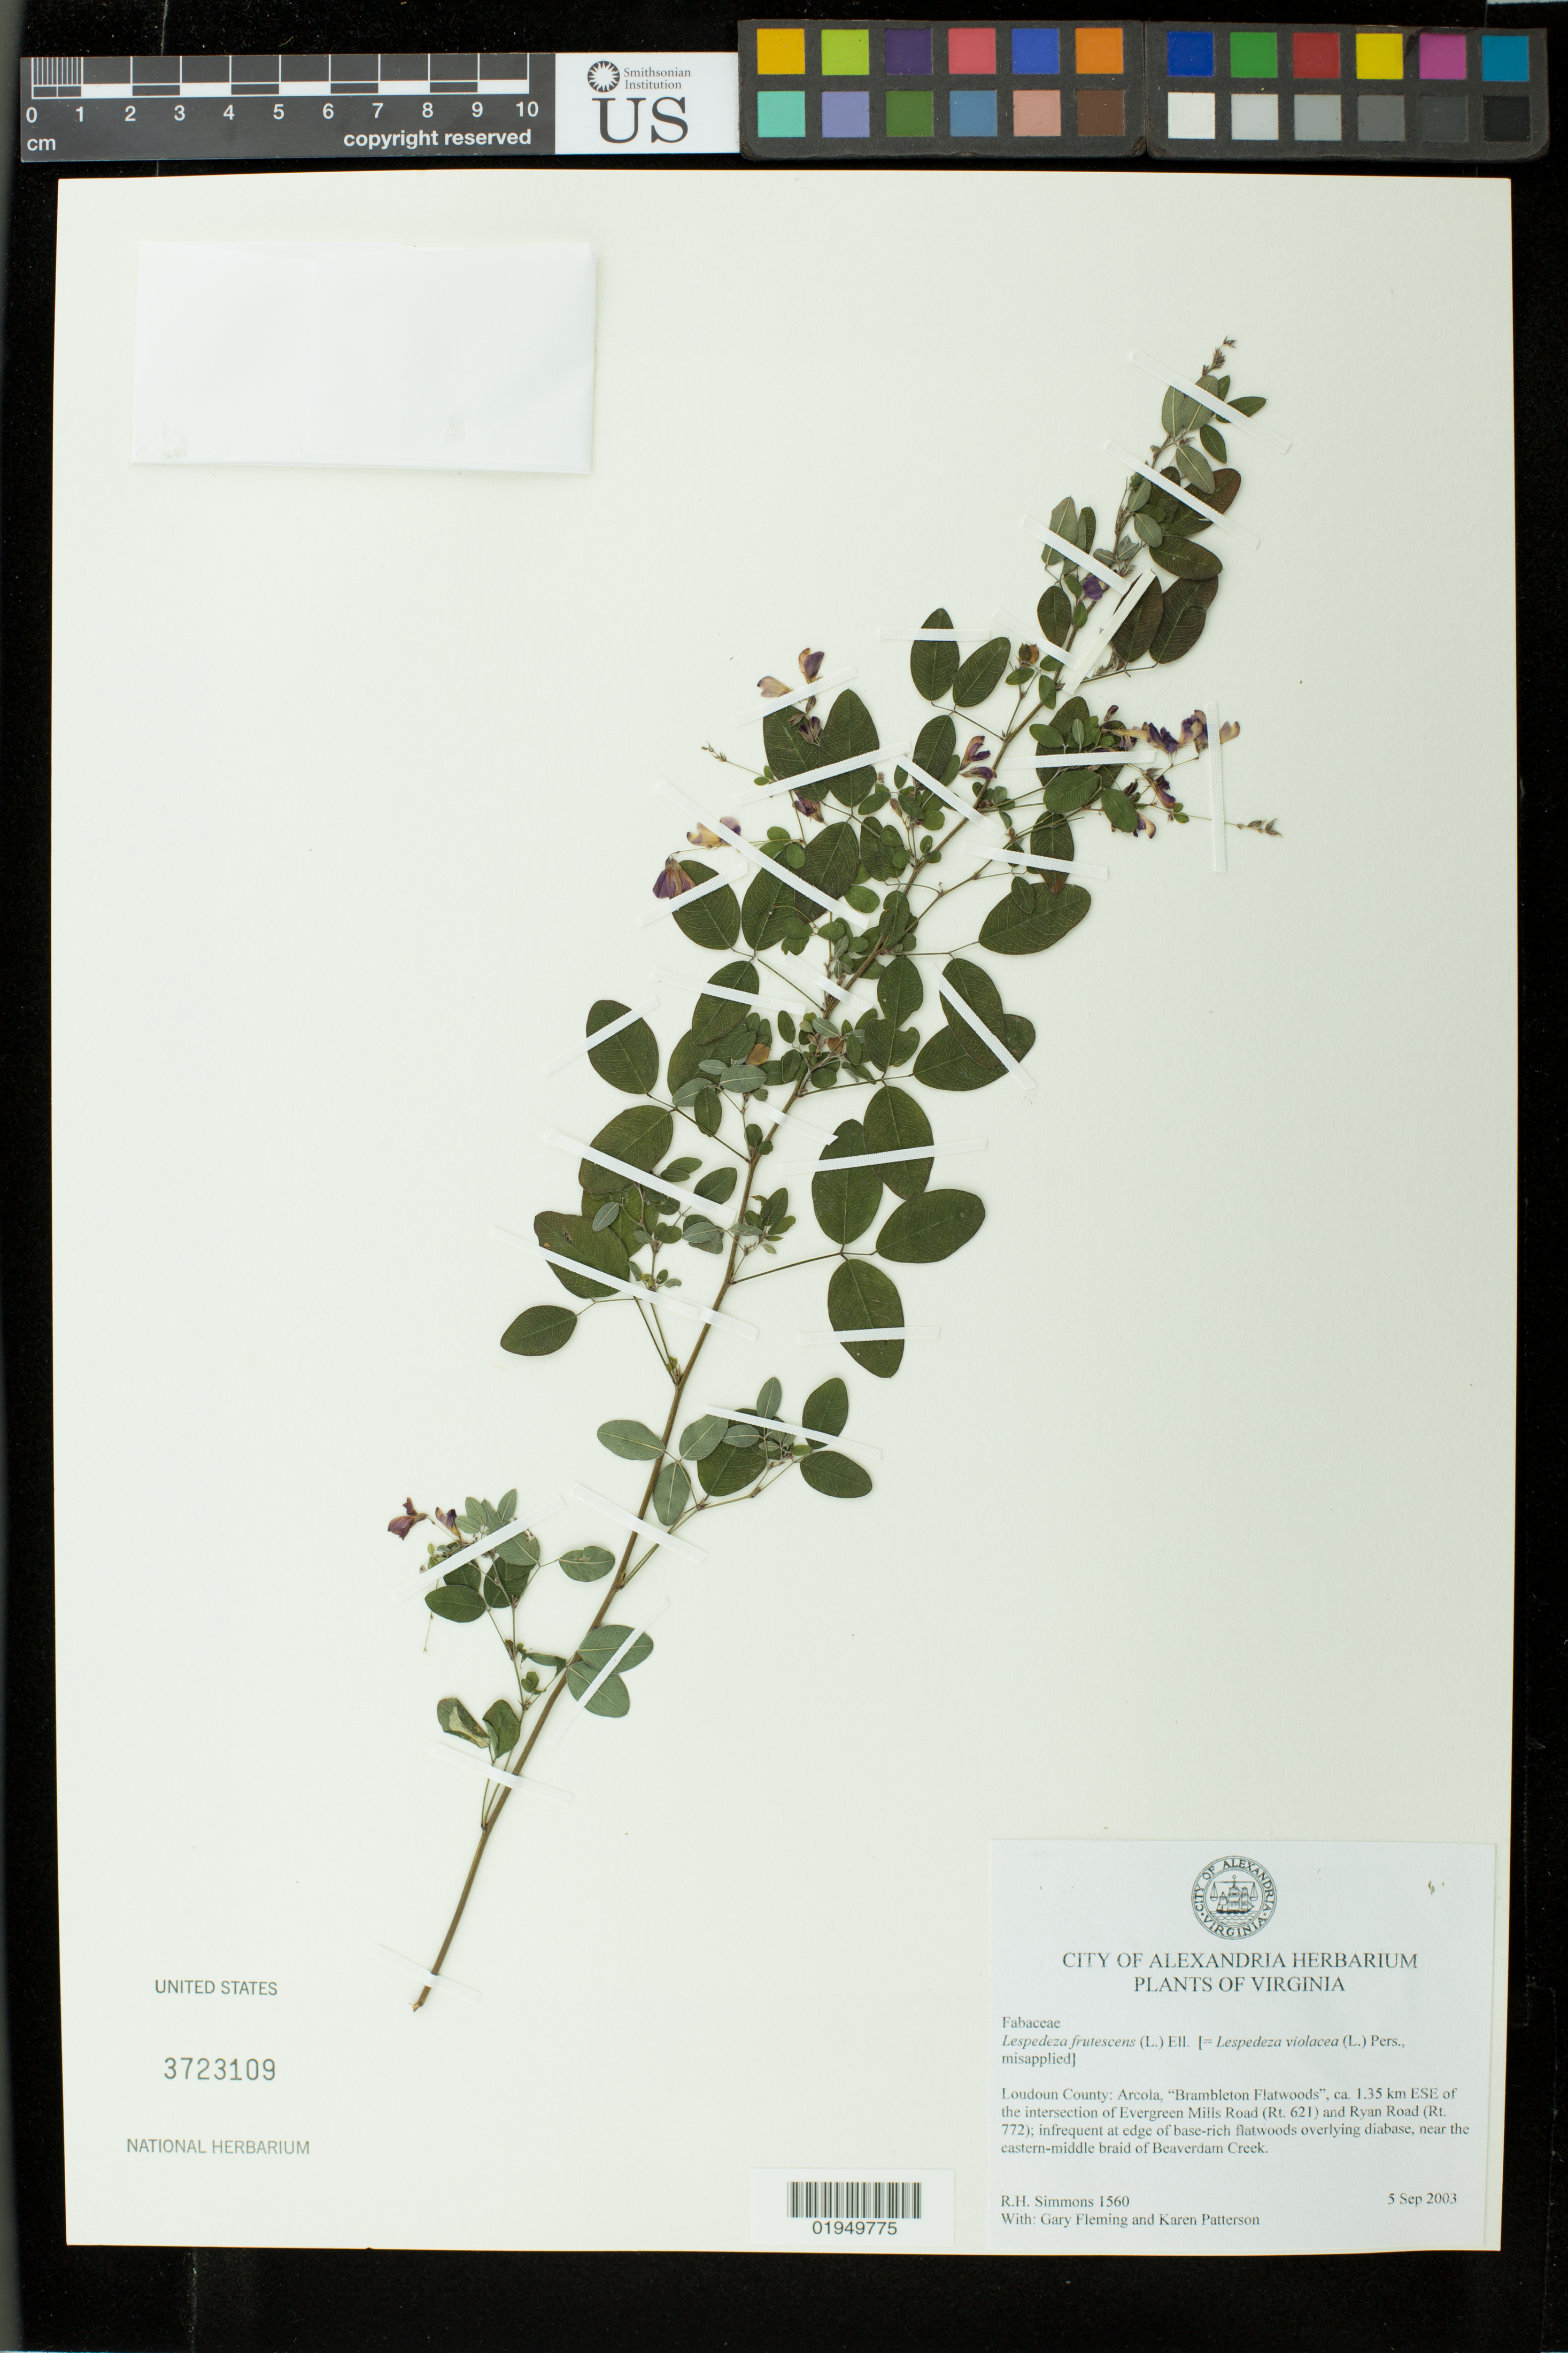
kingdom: Plantae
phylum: Tracheophyta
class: Magnoliopsida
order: Fabales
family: Fabaceae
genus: Lespedeza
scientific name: Lespedeza frutescens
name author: Britton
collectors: R. H. Simmons, G. Fleming & K. Patterson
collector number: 1560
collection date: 2003-09-05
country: United States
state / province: Virginia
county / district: Loudoun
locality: Arcola, "Brambleton Flatwoods", ca. 1.35 km ESE of the intersection of Evergreen Mills Road (Rt. 621) and Ryan Road (Rt. 772); infrequent at edge of base-rich flatwoods overlying diabase, near the eastern-middle braid of Beaverdam Creek.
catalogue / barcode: US 3723109